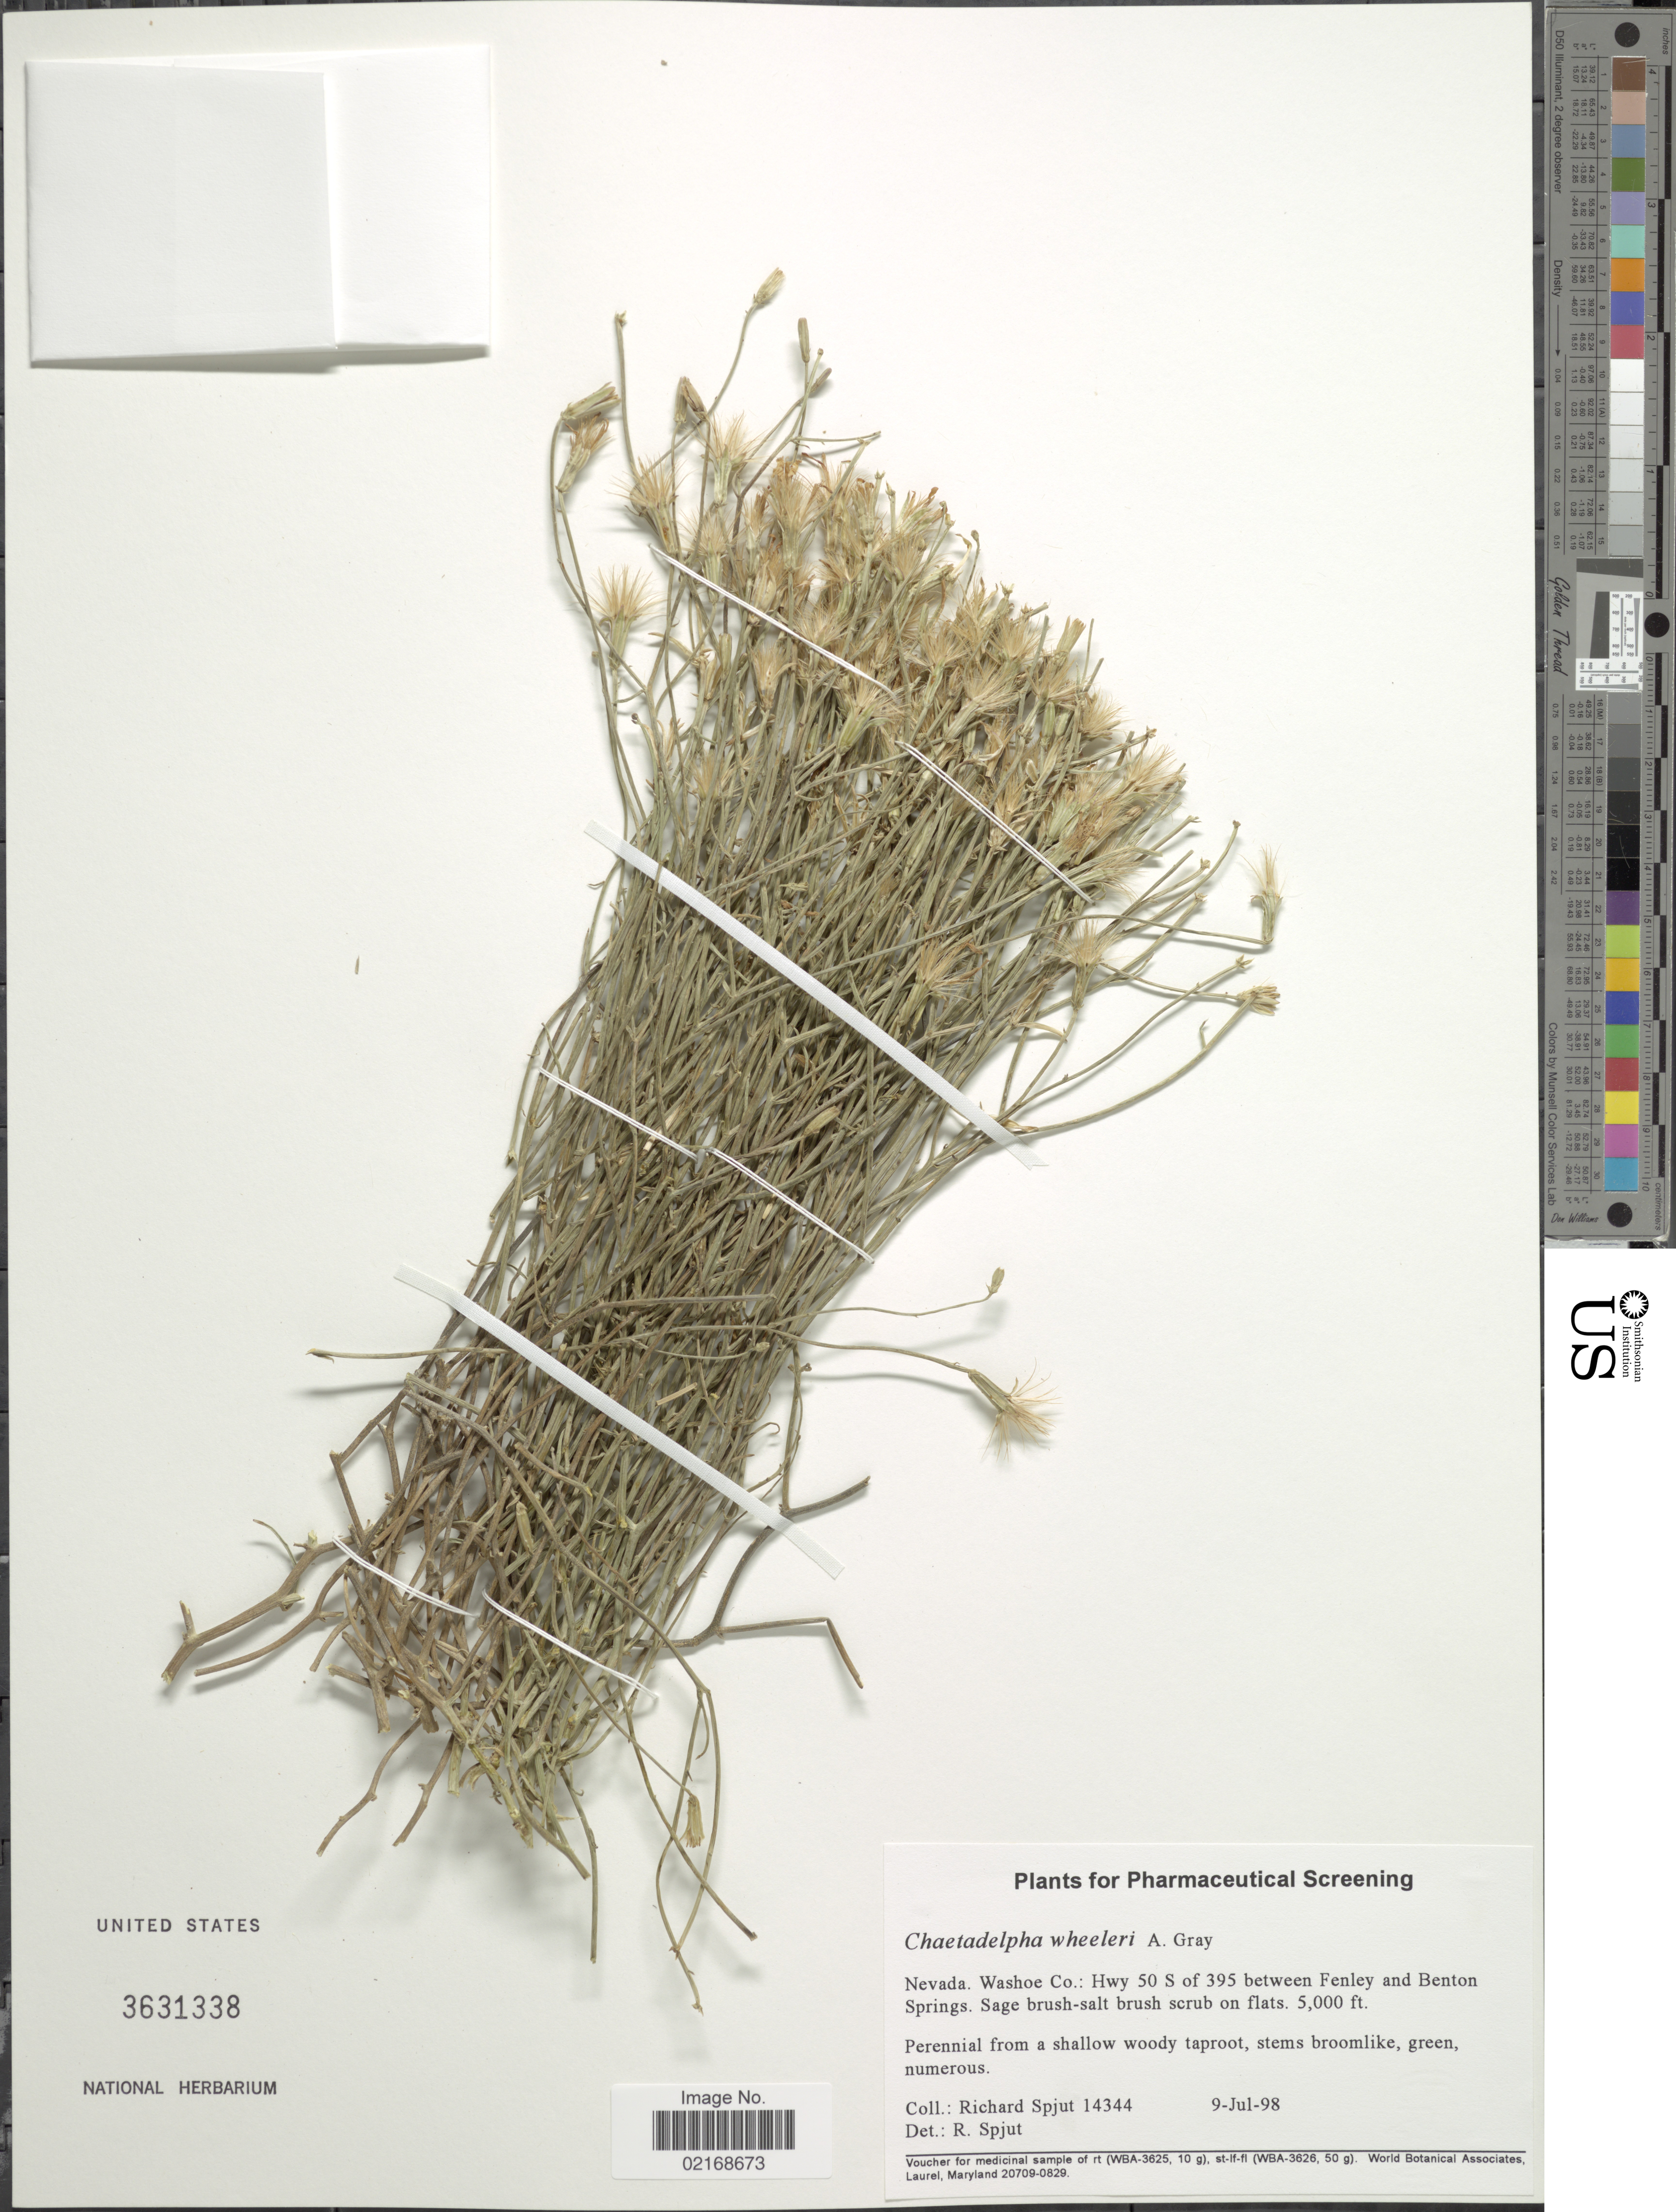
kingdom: Plantae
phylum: Tracheophyta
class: Magnoliopsida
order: Asterales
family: Asteraceae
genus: Chaetadelpha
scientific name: Chaetadelpha wheeleri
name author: A. Gray ex S. Watson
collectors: R. Spjut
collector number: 14344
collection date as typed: Transcribed d/m/y: 9/7/98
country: United States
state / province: Nevada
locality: Washoe Co.: Hwy 50 S of 395 between Fenley and Benton Springs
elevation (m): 1524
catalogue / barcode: US 3631338